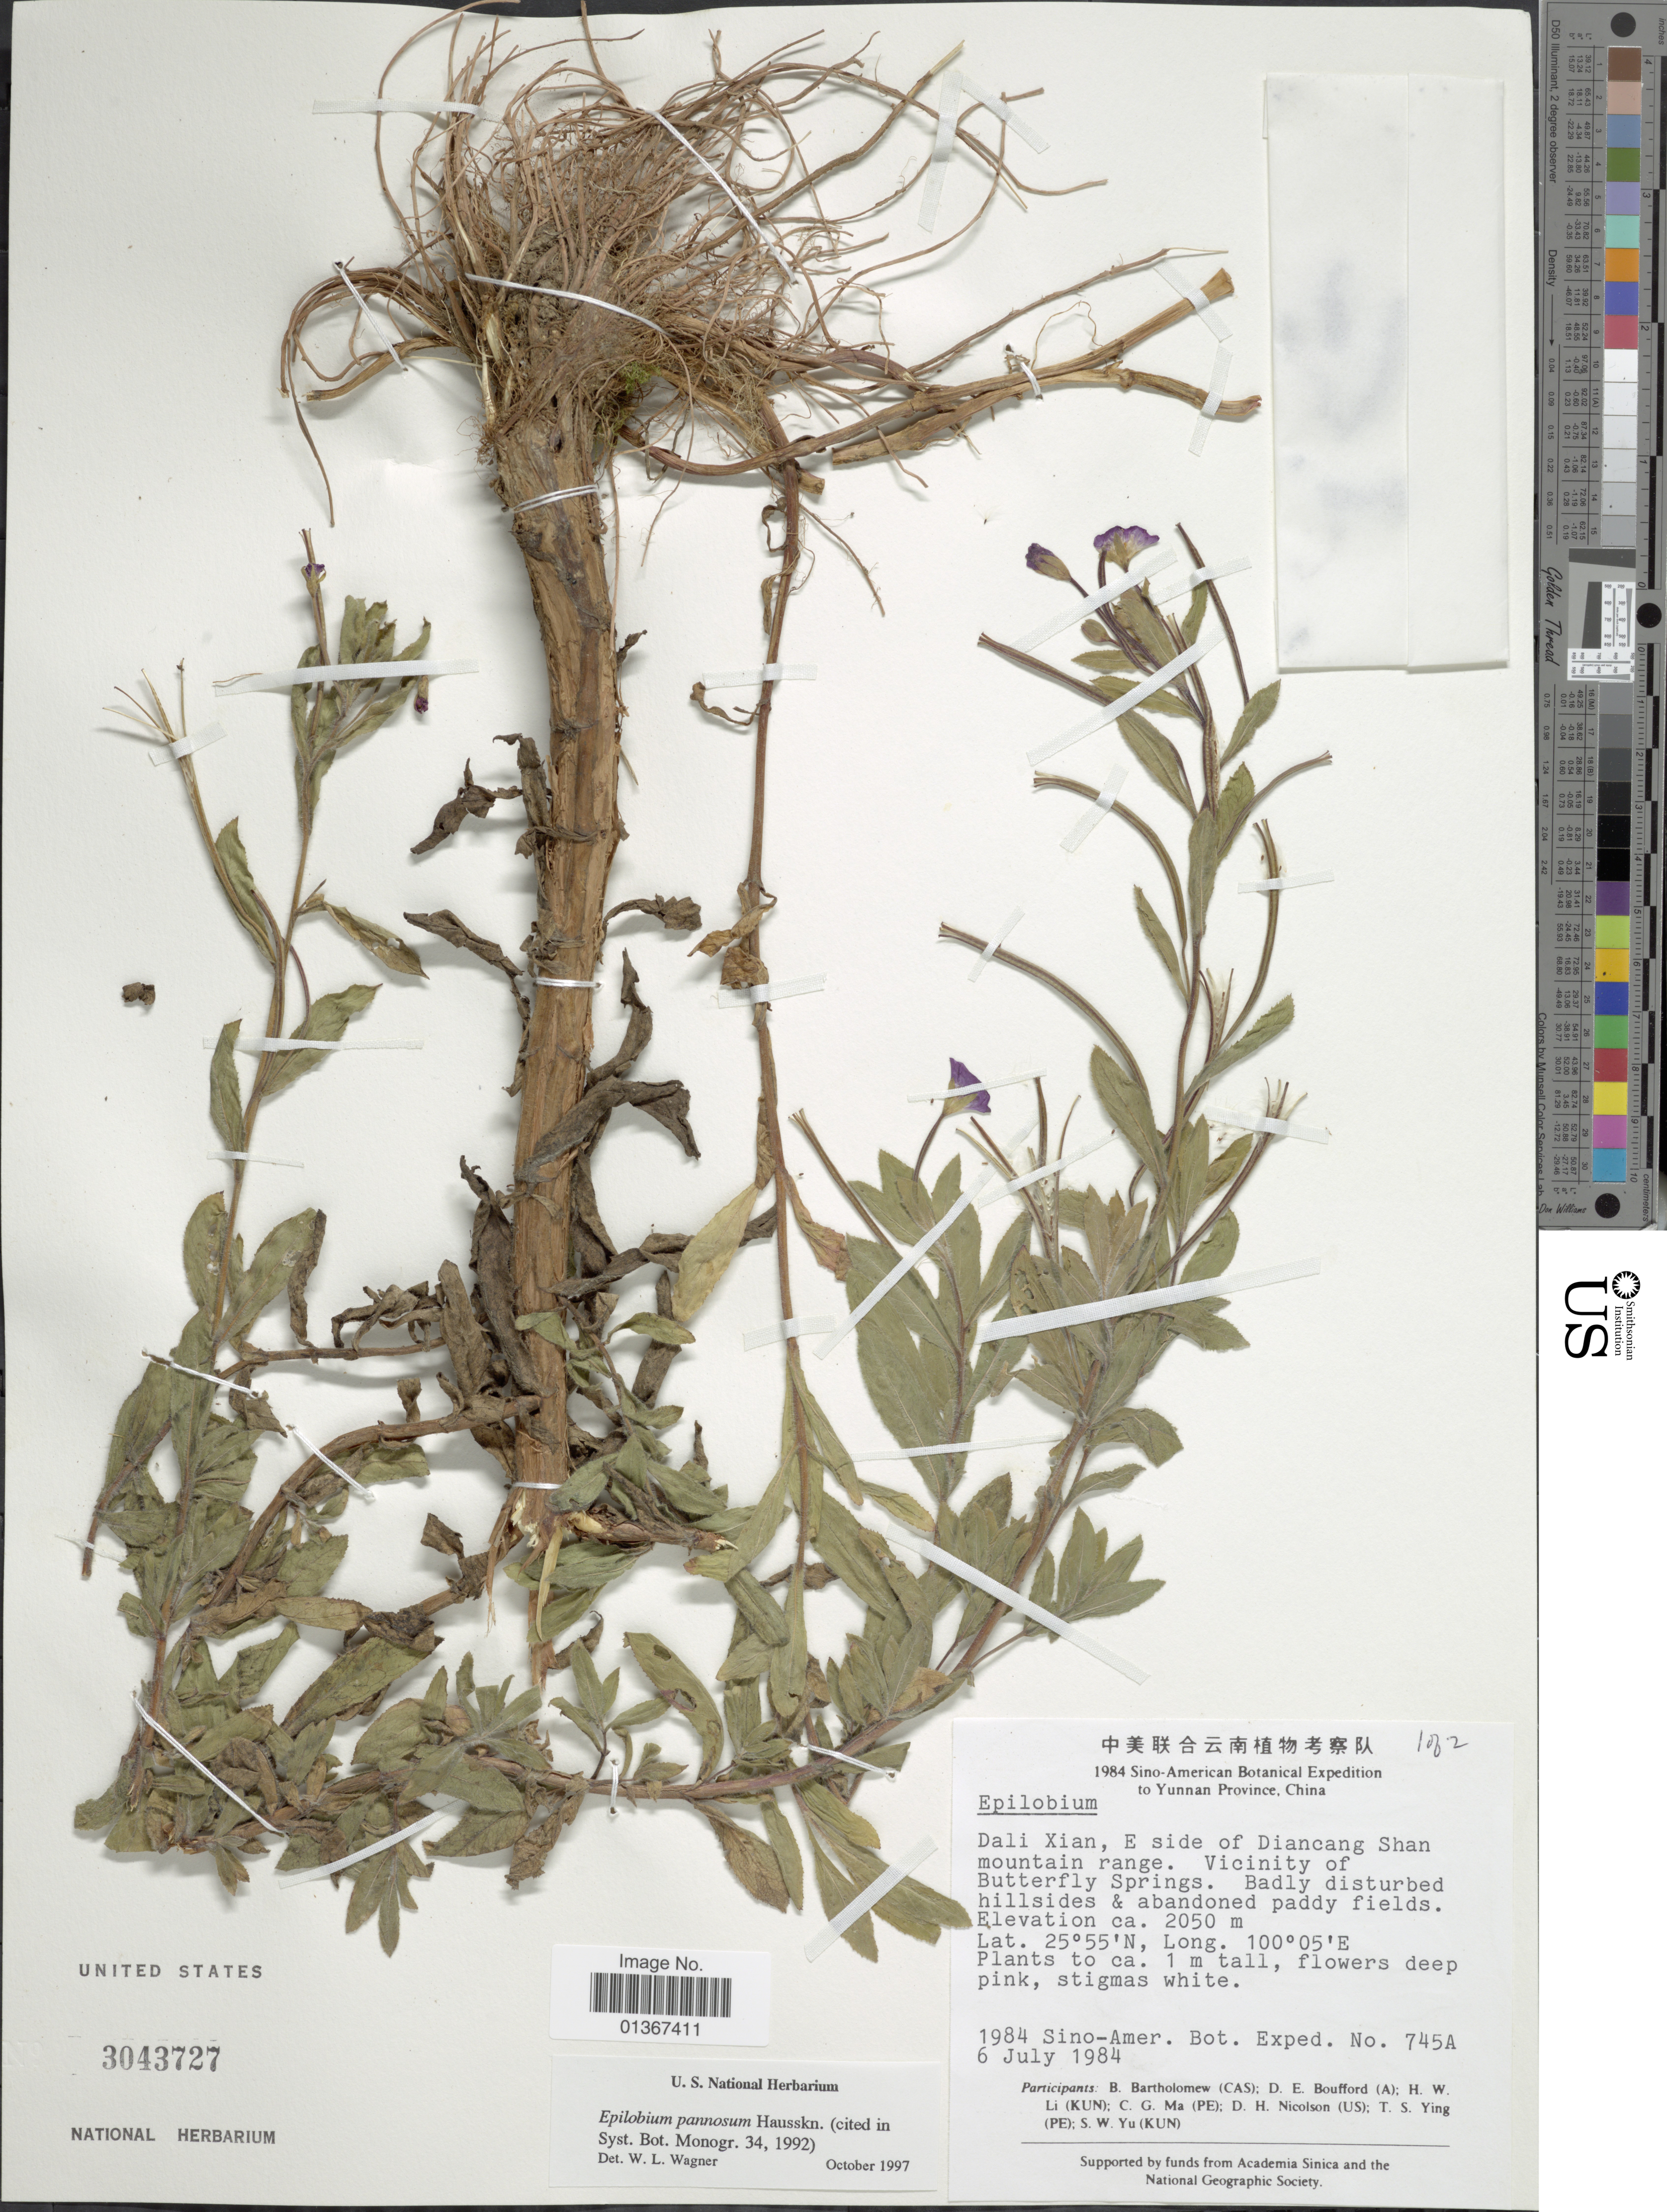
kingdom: Plantae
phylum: Tracheophyta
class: Magnoliopsida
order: Myrtales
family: Onagraceae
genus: Epilobium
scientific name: Epilobium pannosum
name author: Hausskn.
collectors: Sino-Amer. Bot. Exped. 1984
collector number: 745A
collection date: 1984-07-06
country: China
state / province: Yunnan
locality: Dali Xian, E side of Diancang Shan mountain range. Vicinity of Butterfly Springs.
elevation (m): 2050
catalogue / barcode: US 3043727